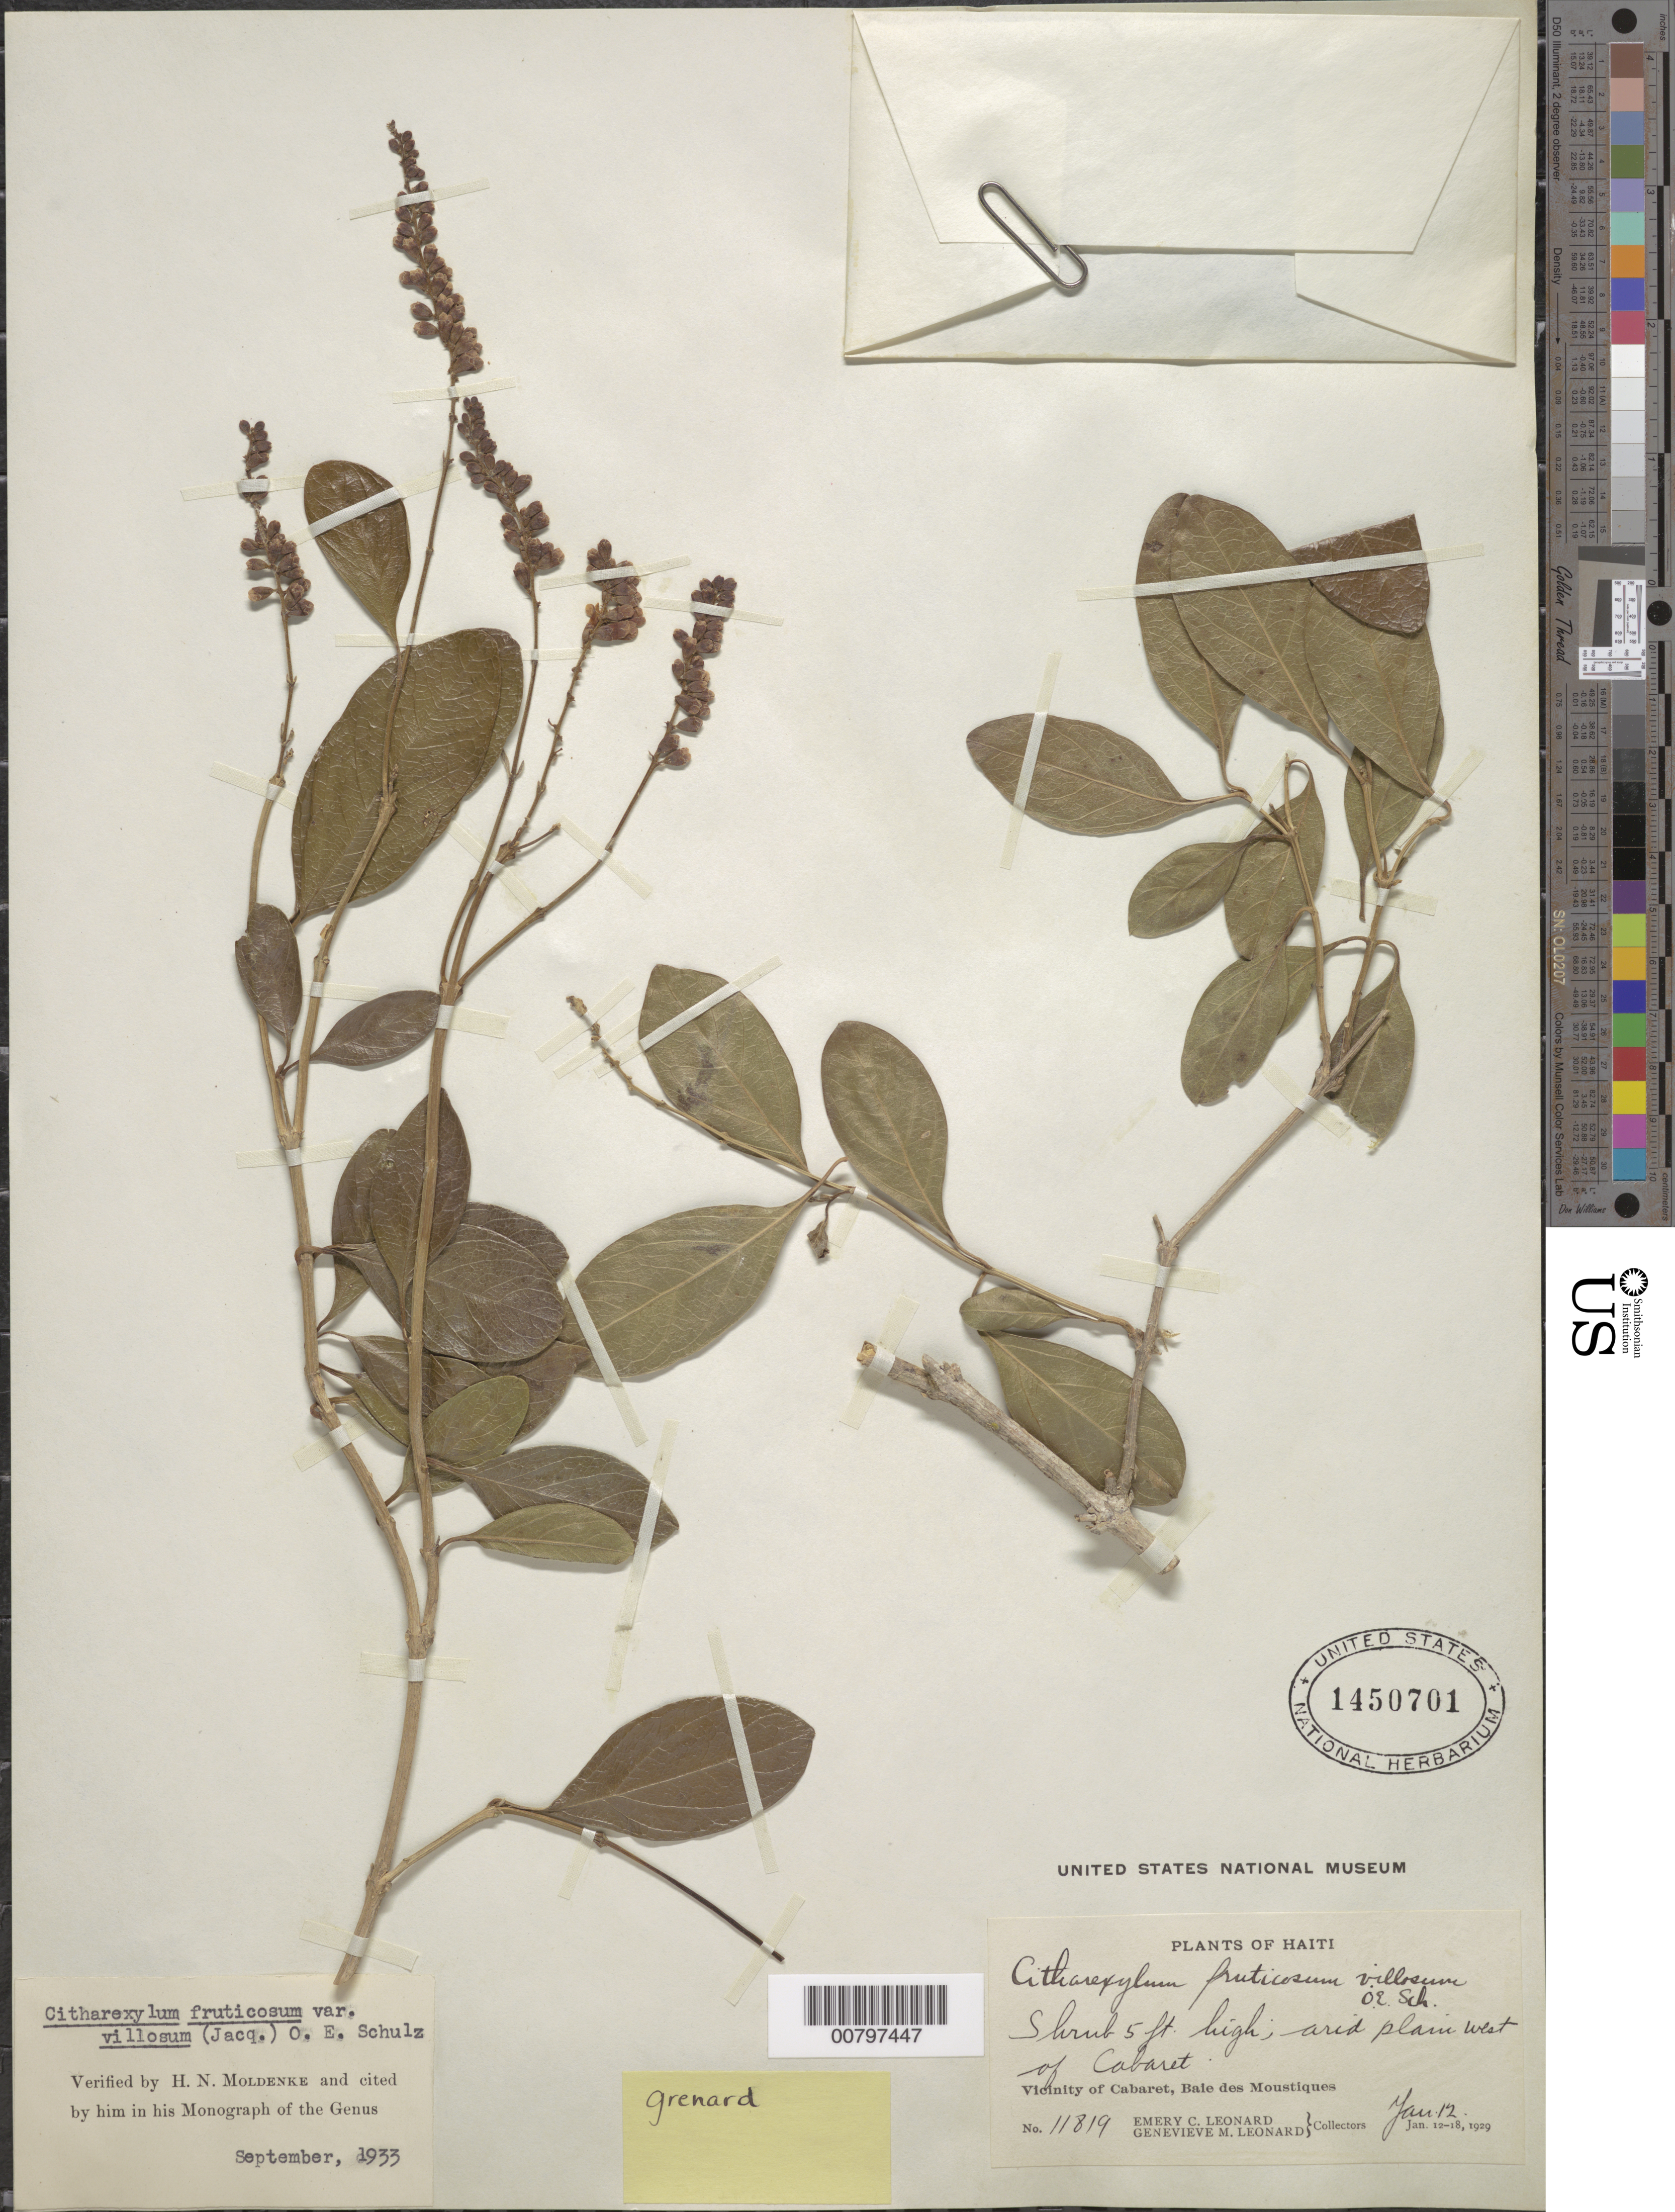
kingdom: Plantae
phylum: Tracheophyta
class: Magnoliopsida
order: Lamiales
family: Verbenaceae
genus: Citharexylum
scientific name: Citharexylum spinosum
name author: L.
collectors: E. C. Leonard & G. M. Leonard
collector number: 11819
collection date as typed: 12 Jan 1929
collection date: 1929-01-12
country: Haiti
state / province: Nord-Ouest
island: Hispaniola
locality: Vicinity of Cabaret, Baie des Moustiques, W of city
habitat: Arid plain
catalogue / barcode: US 1450701